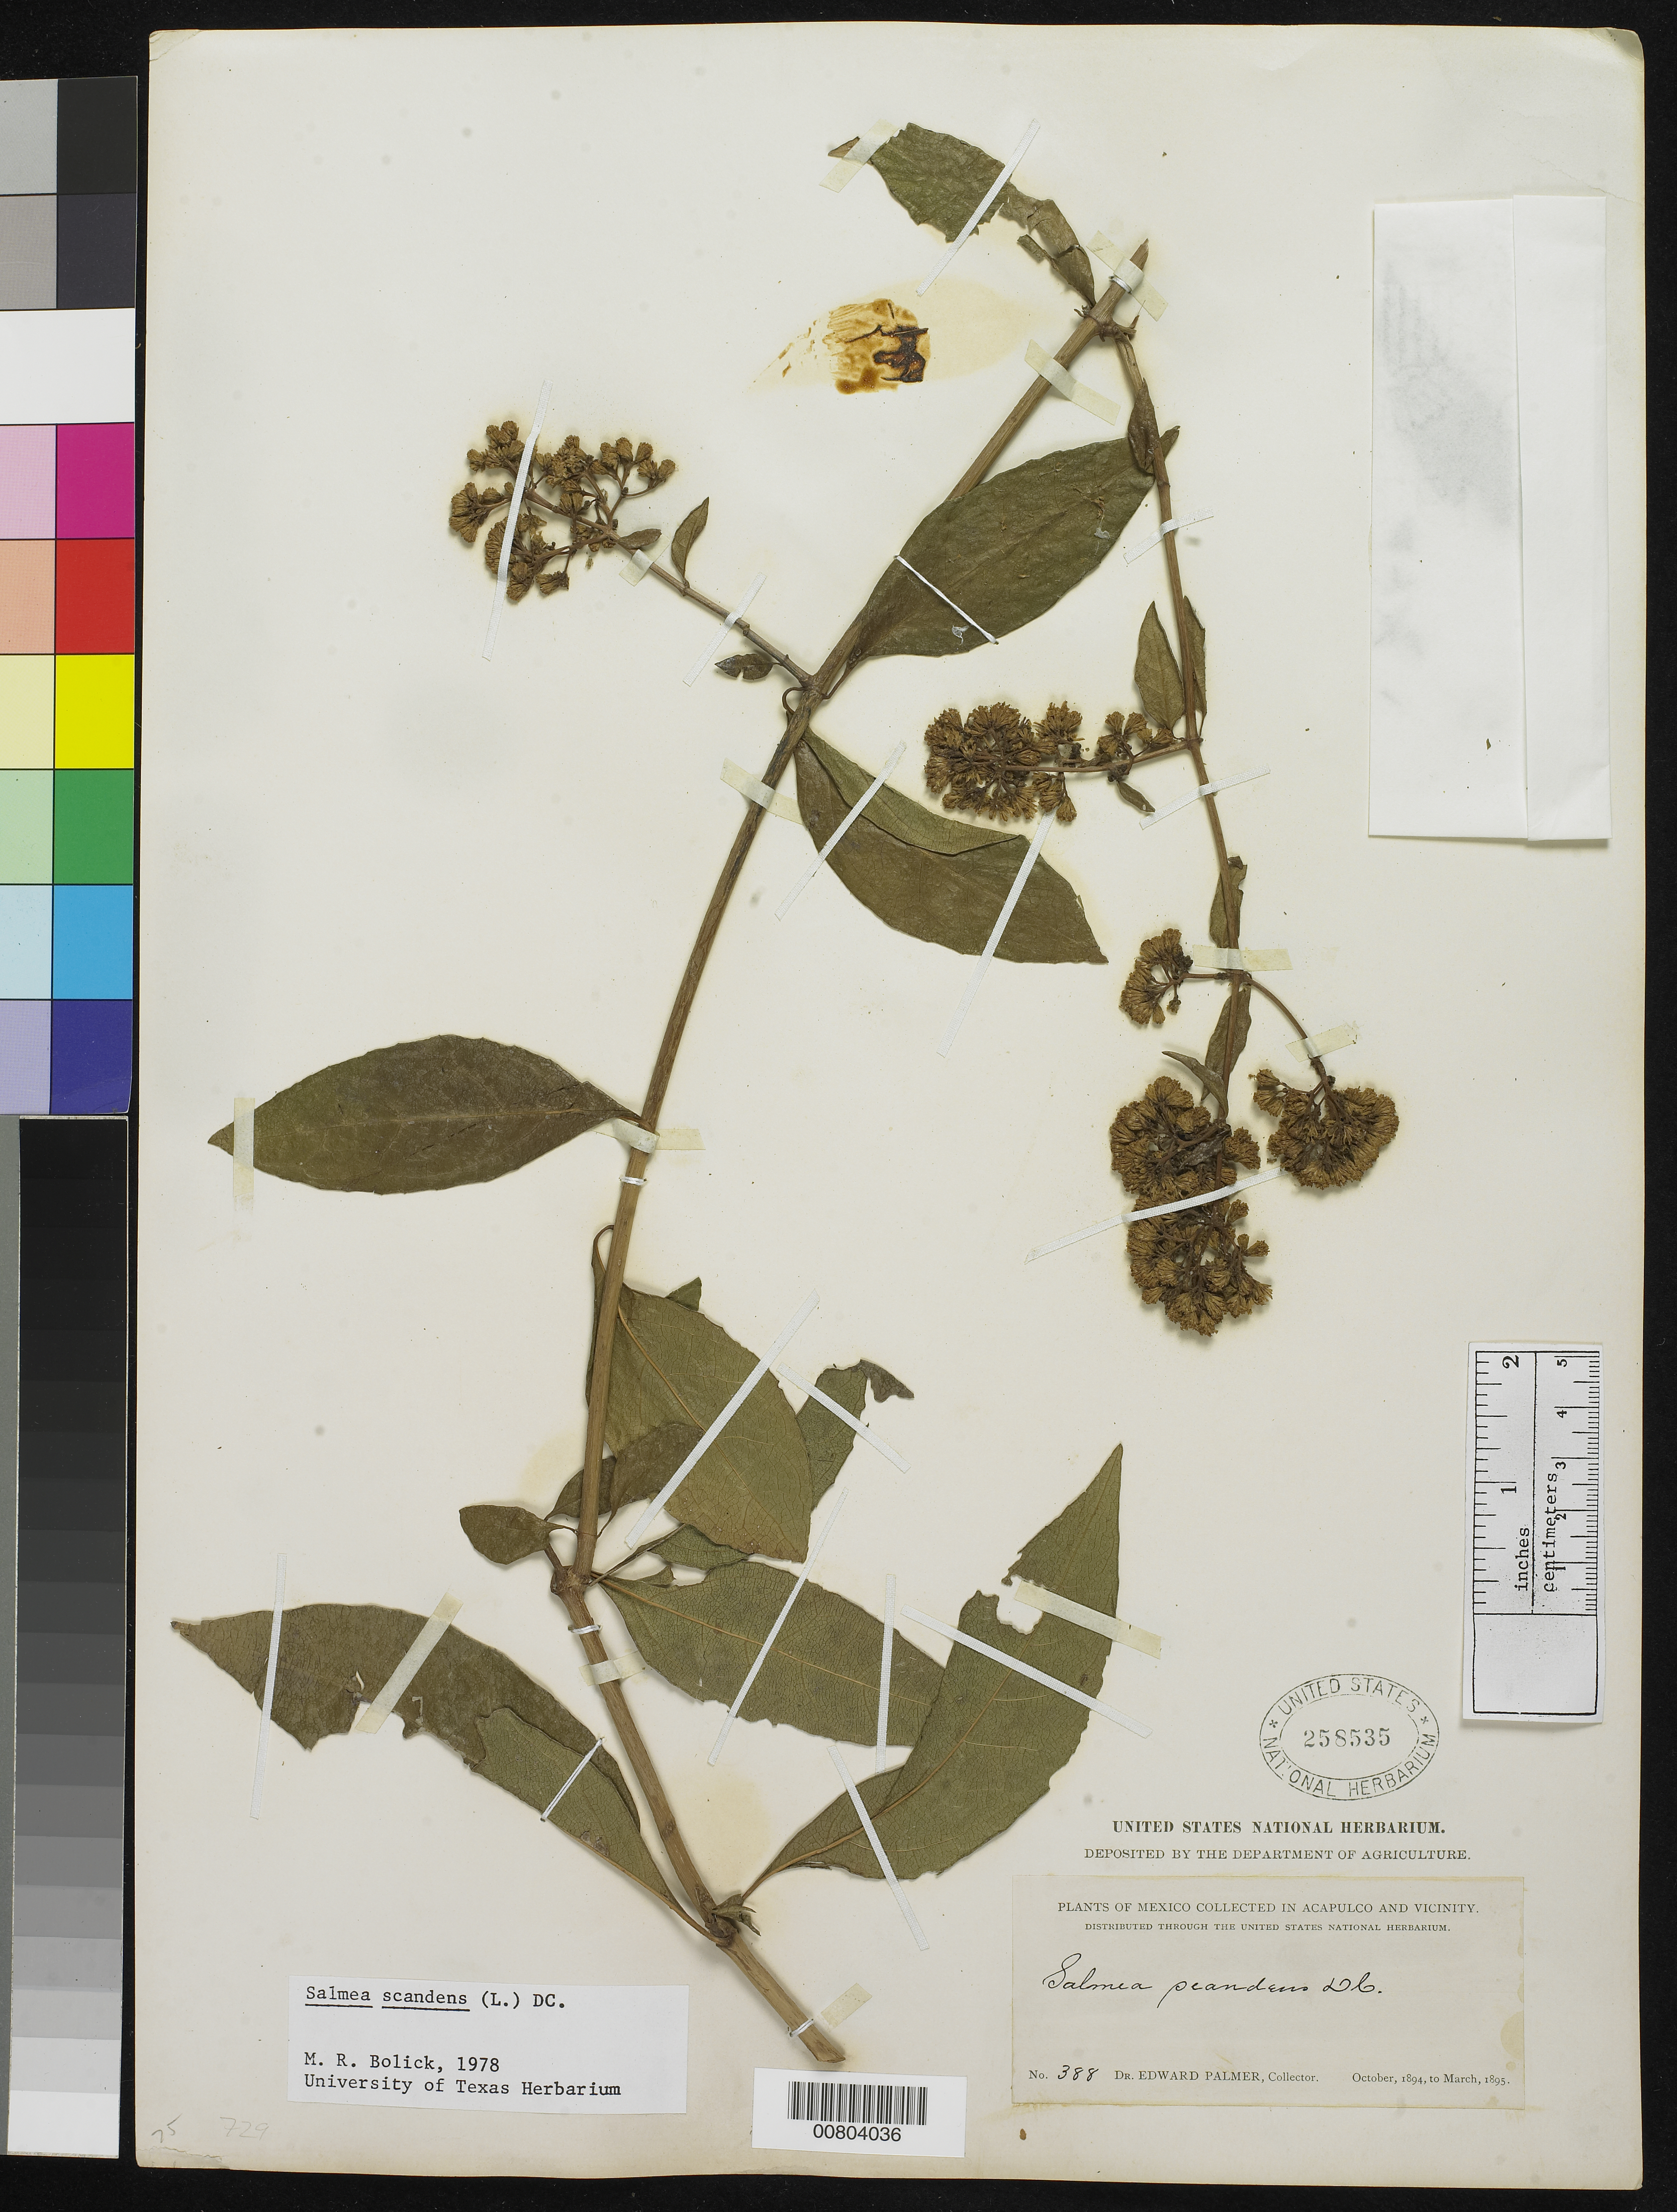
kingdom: Plantae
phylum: Tracheophyta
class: Magnoliopsida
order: Asterales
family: Asteraceae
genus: Salmea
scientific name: Salmea scandens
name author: (L.) DC.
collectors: E. Palmer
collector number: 388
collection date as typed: Oct 1894 to -- Mar 1895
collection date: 1894-10/1895-03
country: Mexico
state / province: Guerrero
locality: Acapulco, Guerrero and vicinity.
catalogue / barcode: US 258535